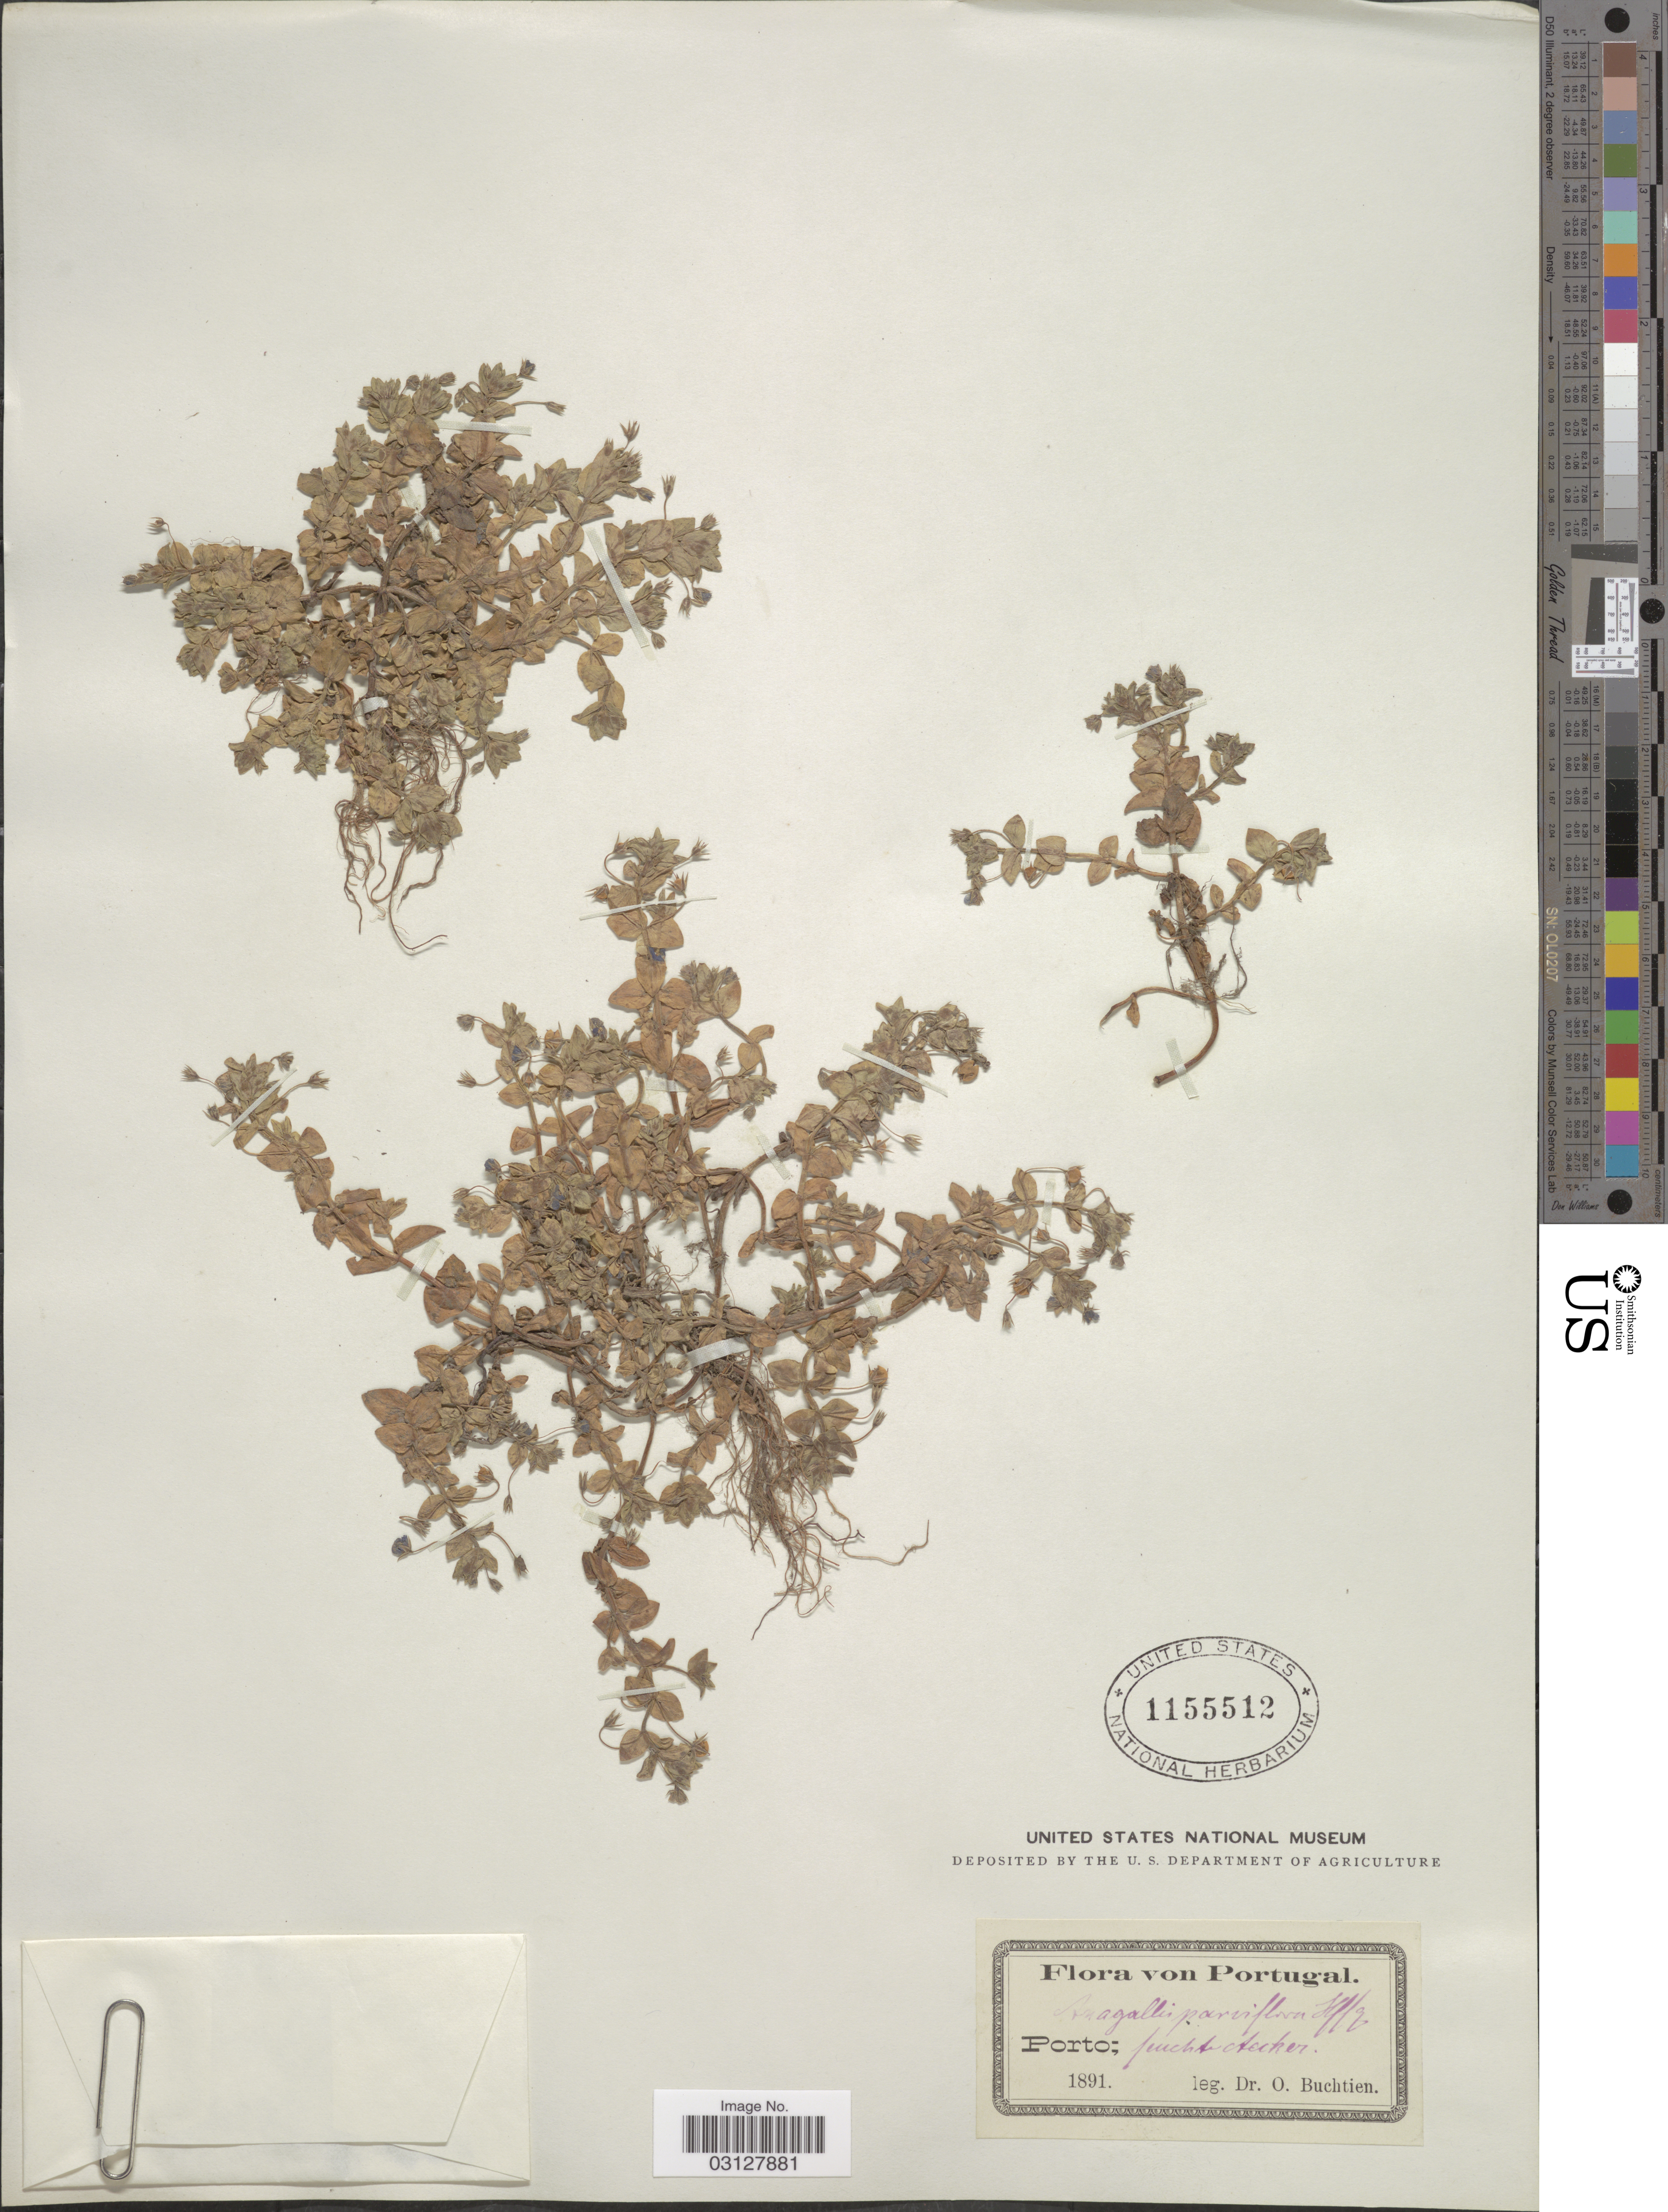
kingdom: Plantae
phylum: Tracheophyta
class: Magnoliopsida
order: Ericales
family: Primulaceae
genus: Anagallis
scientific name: Anagallis parviflora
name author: Hoffmanns. & Link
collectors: O. Buchtien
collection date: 1891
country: Portugal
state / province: Porto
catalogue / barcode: US 1155512